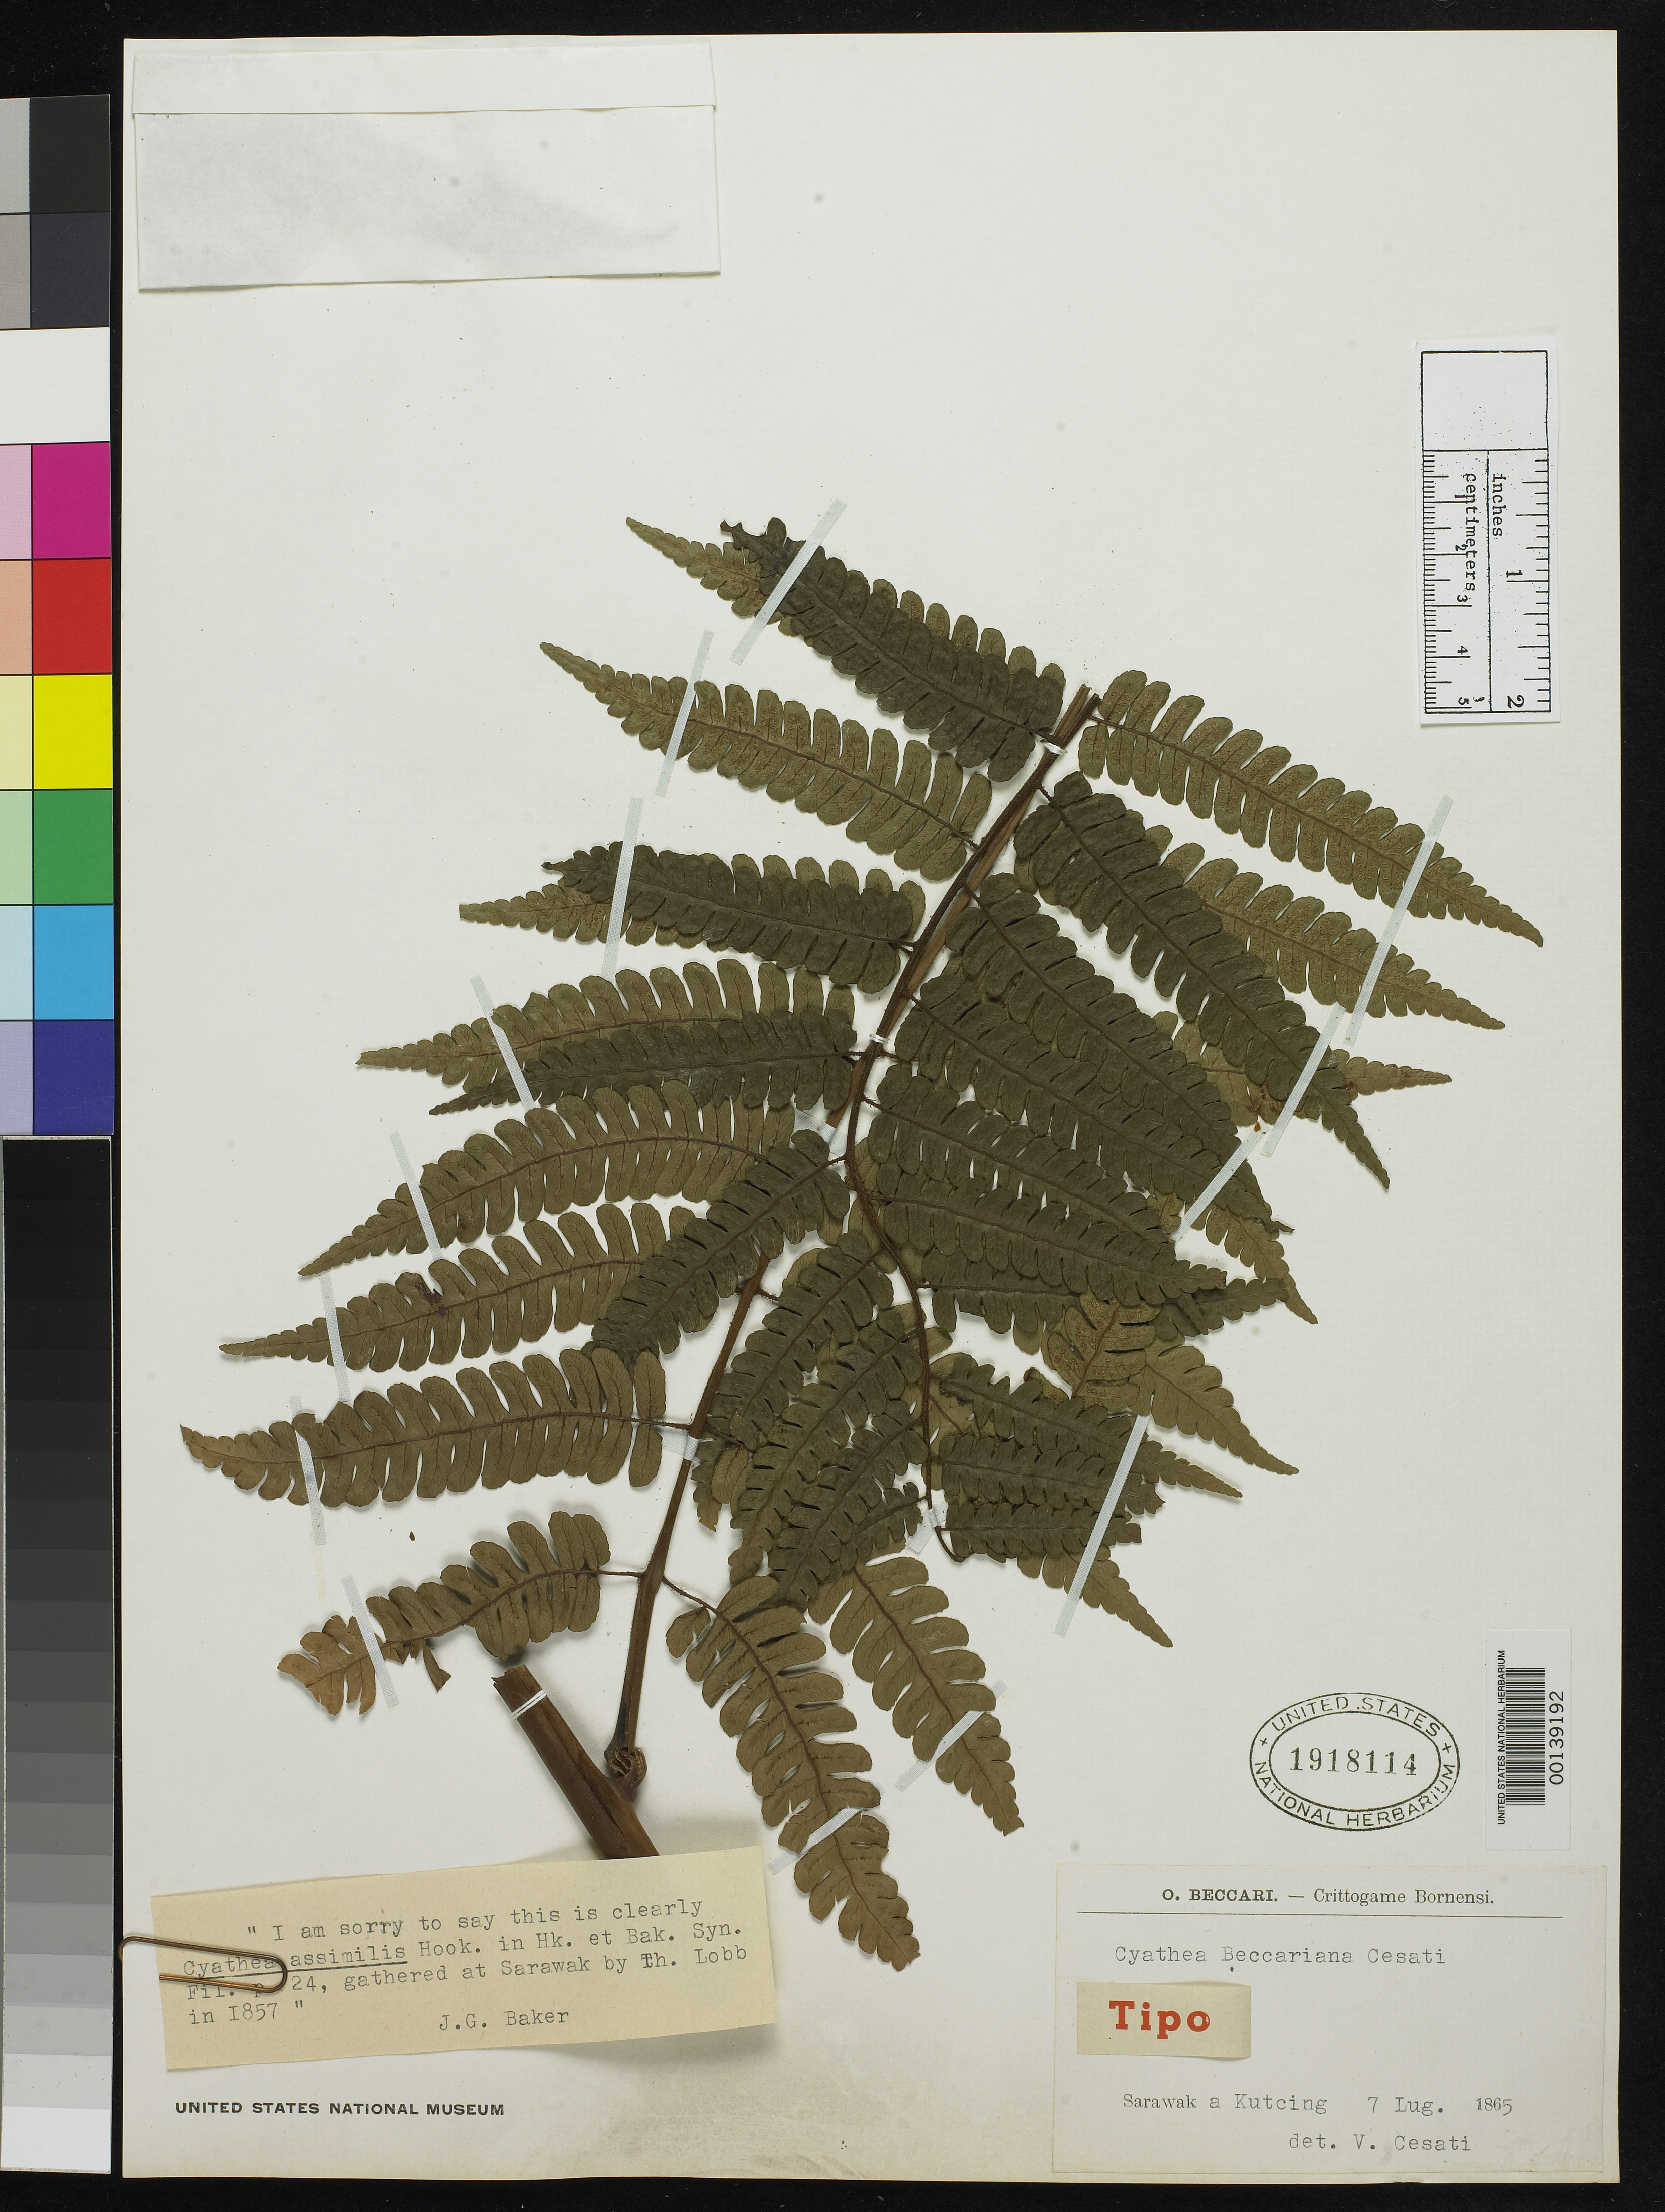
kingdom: Plantae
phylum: Tracheophyta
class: Polypodiopsida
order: Cyatheales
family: Cyatheaceae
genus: Cyathea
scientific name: Cyathea beccariana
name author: Ces.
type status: Type Collection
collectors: O. Beccari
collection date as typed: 1865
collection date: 1865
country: Malaysia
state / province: Sarawak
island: Borneo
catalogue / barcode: US 1918114